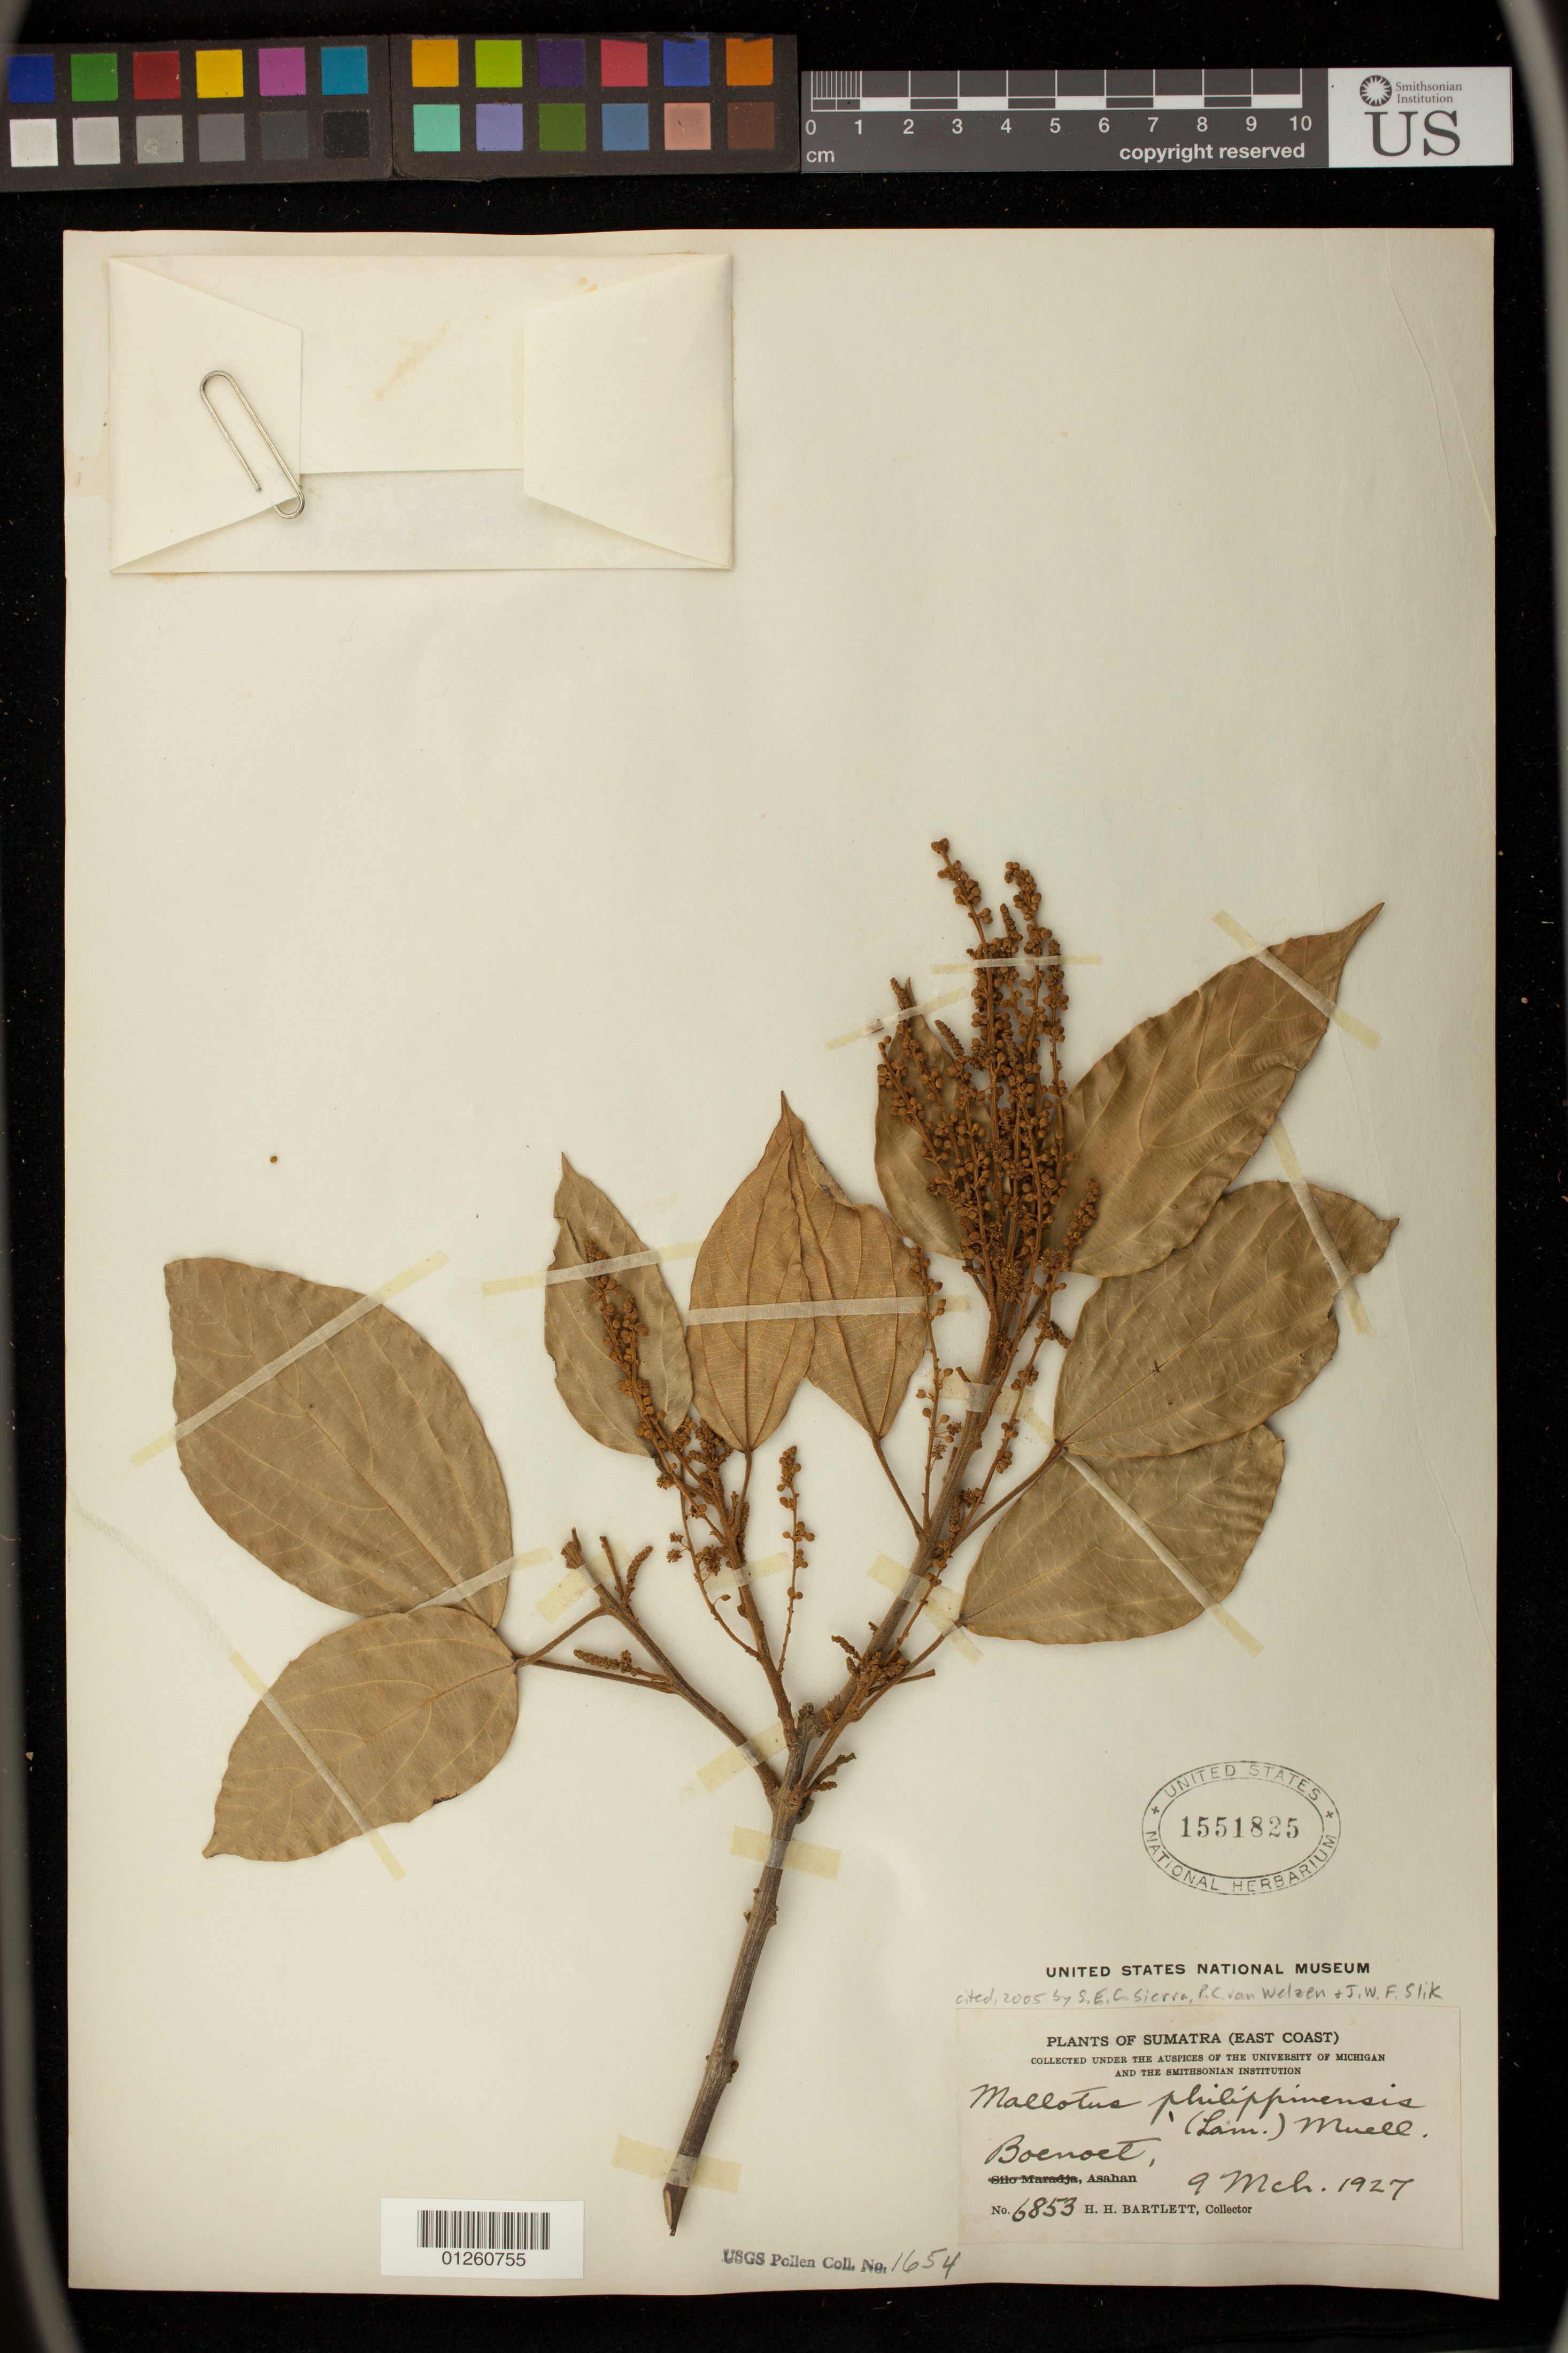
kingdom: Plantae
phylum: Tracheophyta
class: Magnoliopsida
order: Malpighiales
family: Euphorbiaceae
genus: Mallotus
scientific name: Mallotus philippensis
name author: (Lam.) Müll. Arg.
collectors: H. H. Bartlett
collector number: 6853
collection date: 1927-03-09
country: Indonesia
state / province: Sumatra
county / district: Sumatera Utara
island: Sumatra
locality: Sumatra (East Coast). Boenoet, Asahan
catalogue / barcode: US 1551825